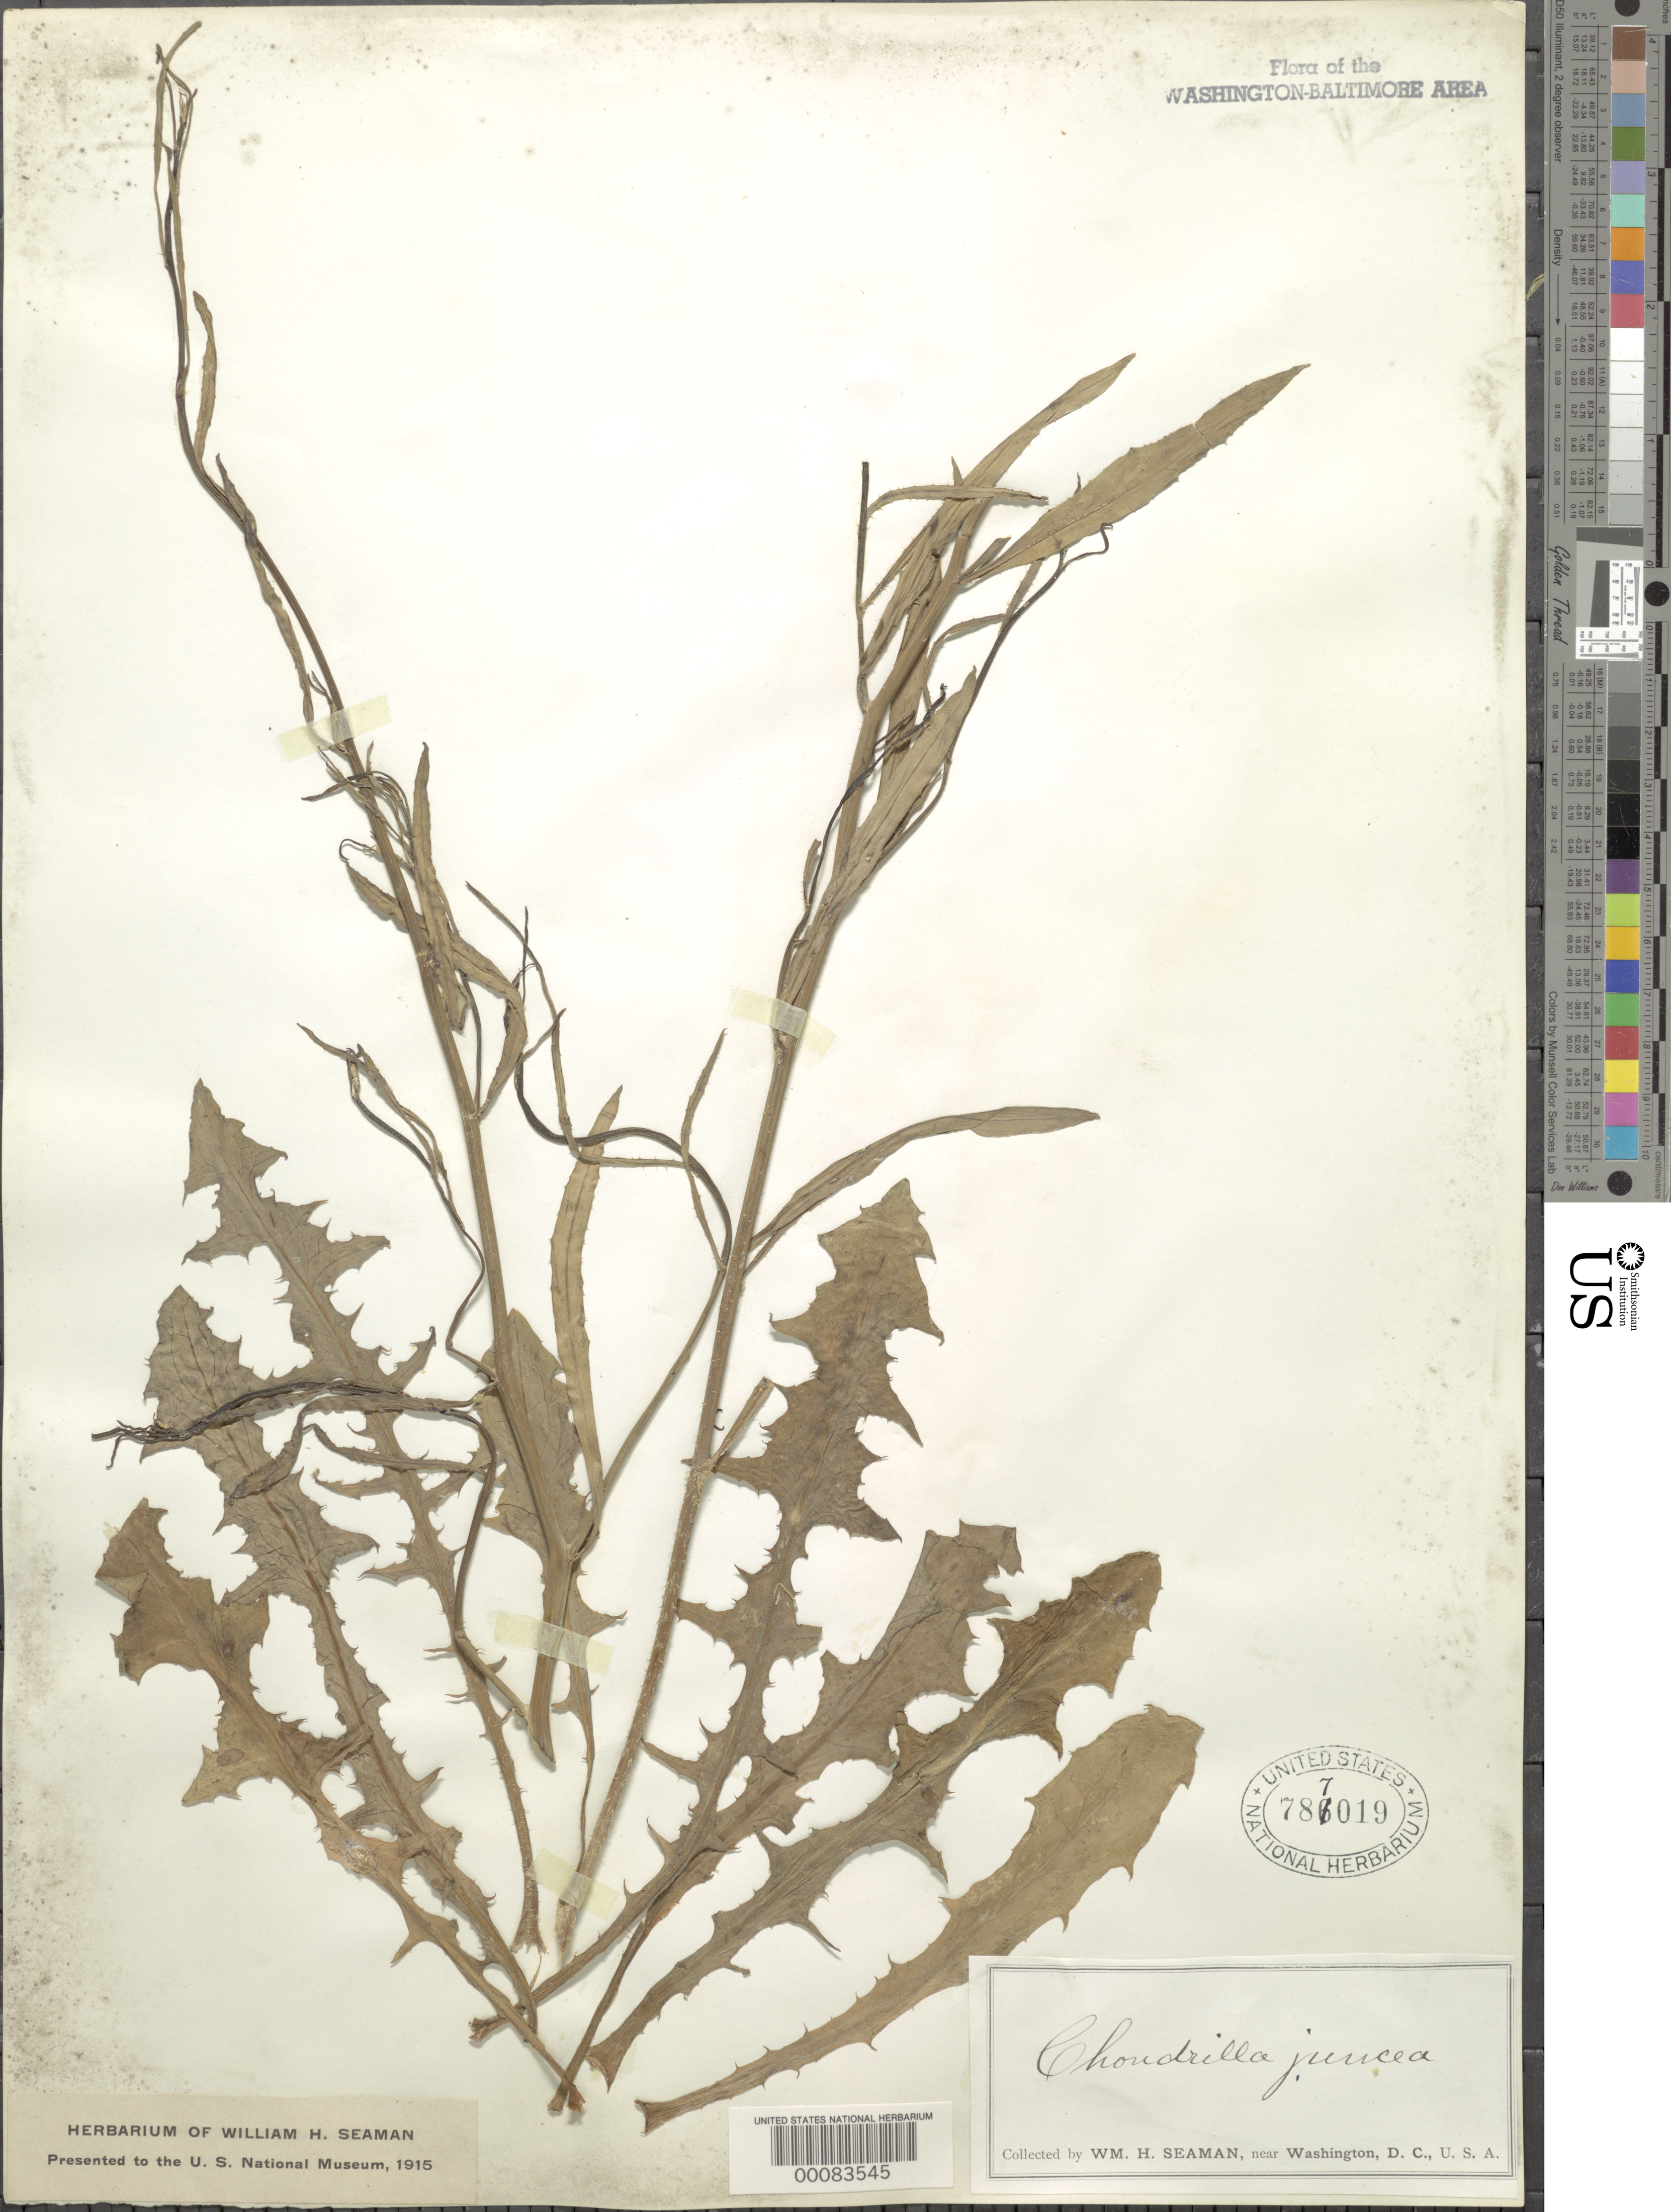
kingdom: Plantae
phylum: Tracheophyta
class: Magnoliopsida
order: Asterales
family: Asteraceae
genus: Chondrilla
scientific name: Chondrilla juncea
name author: L.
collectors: W. Seaman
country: United States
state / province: District of Columbia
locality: DC vicinity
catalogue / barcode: US 787019